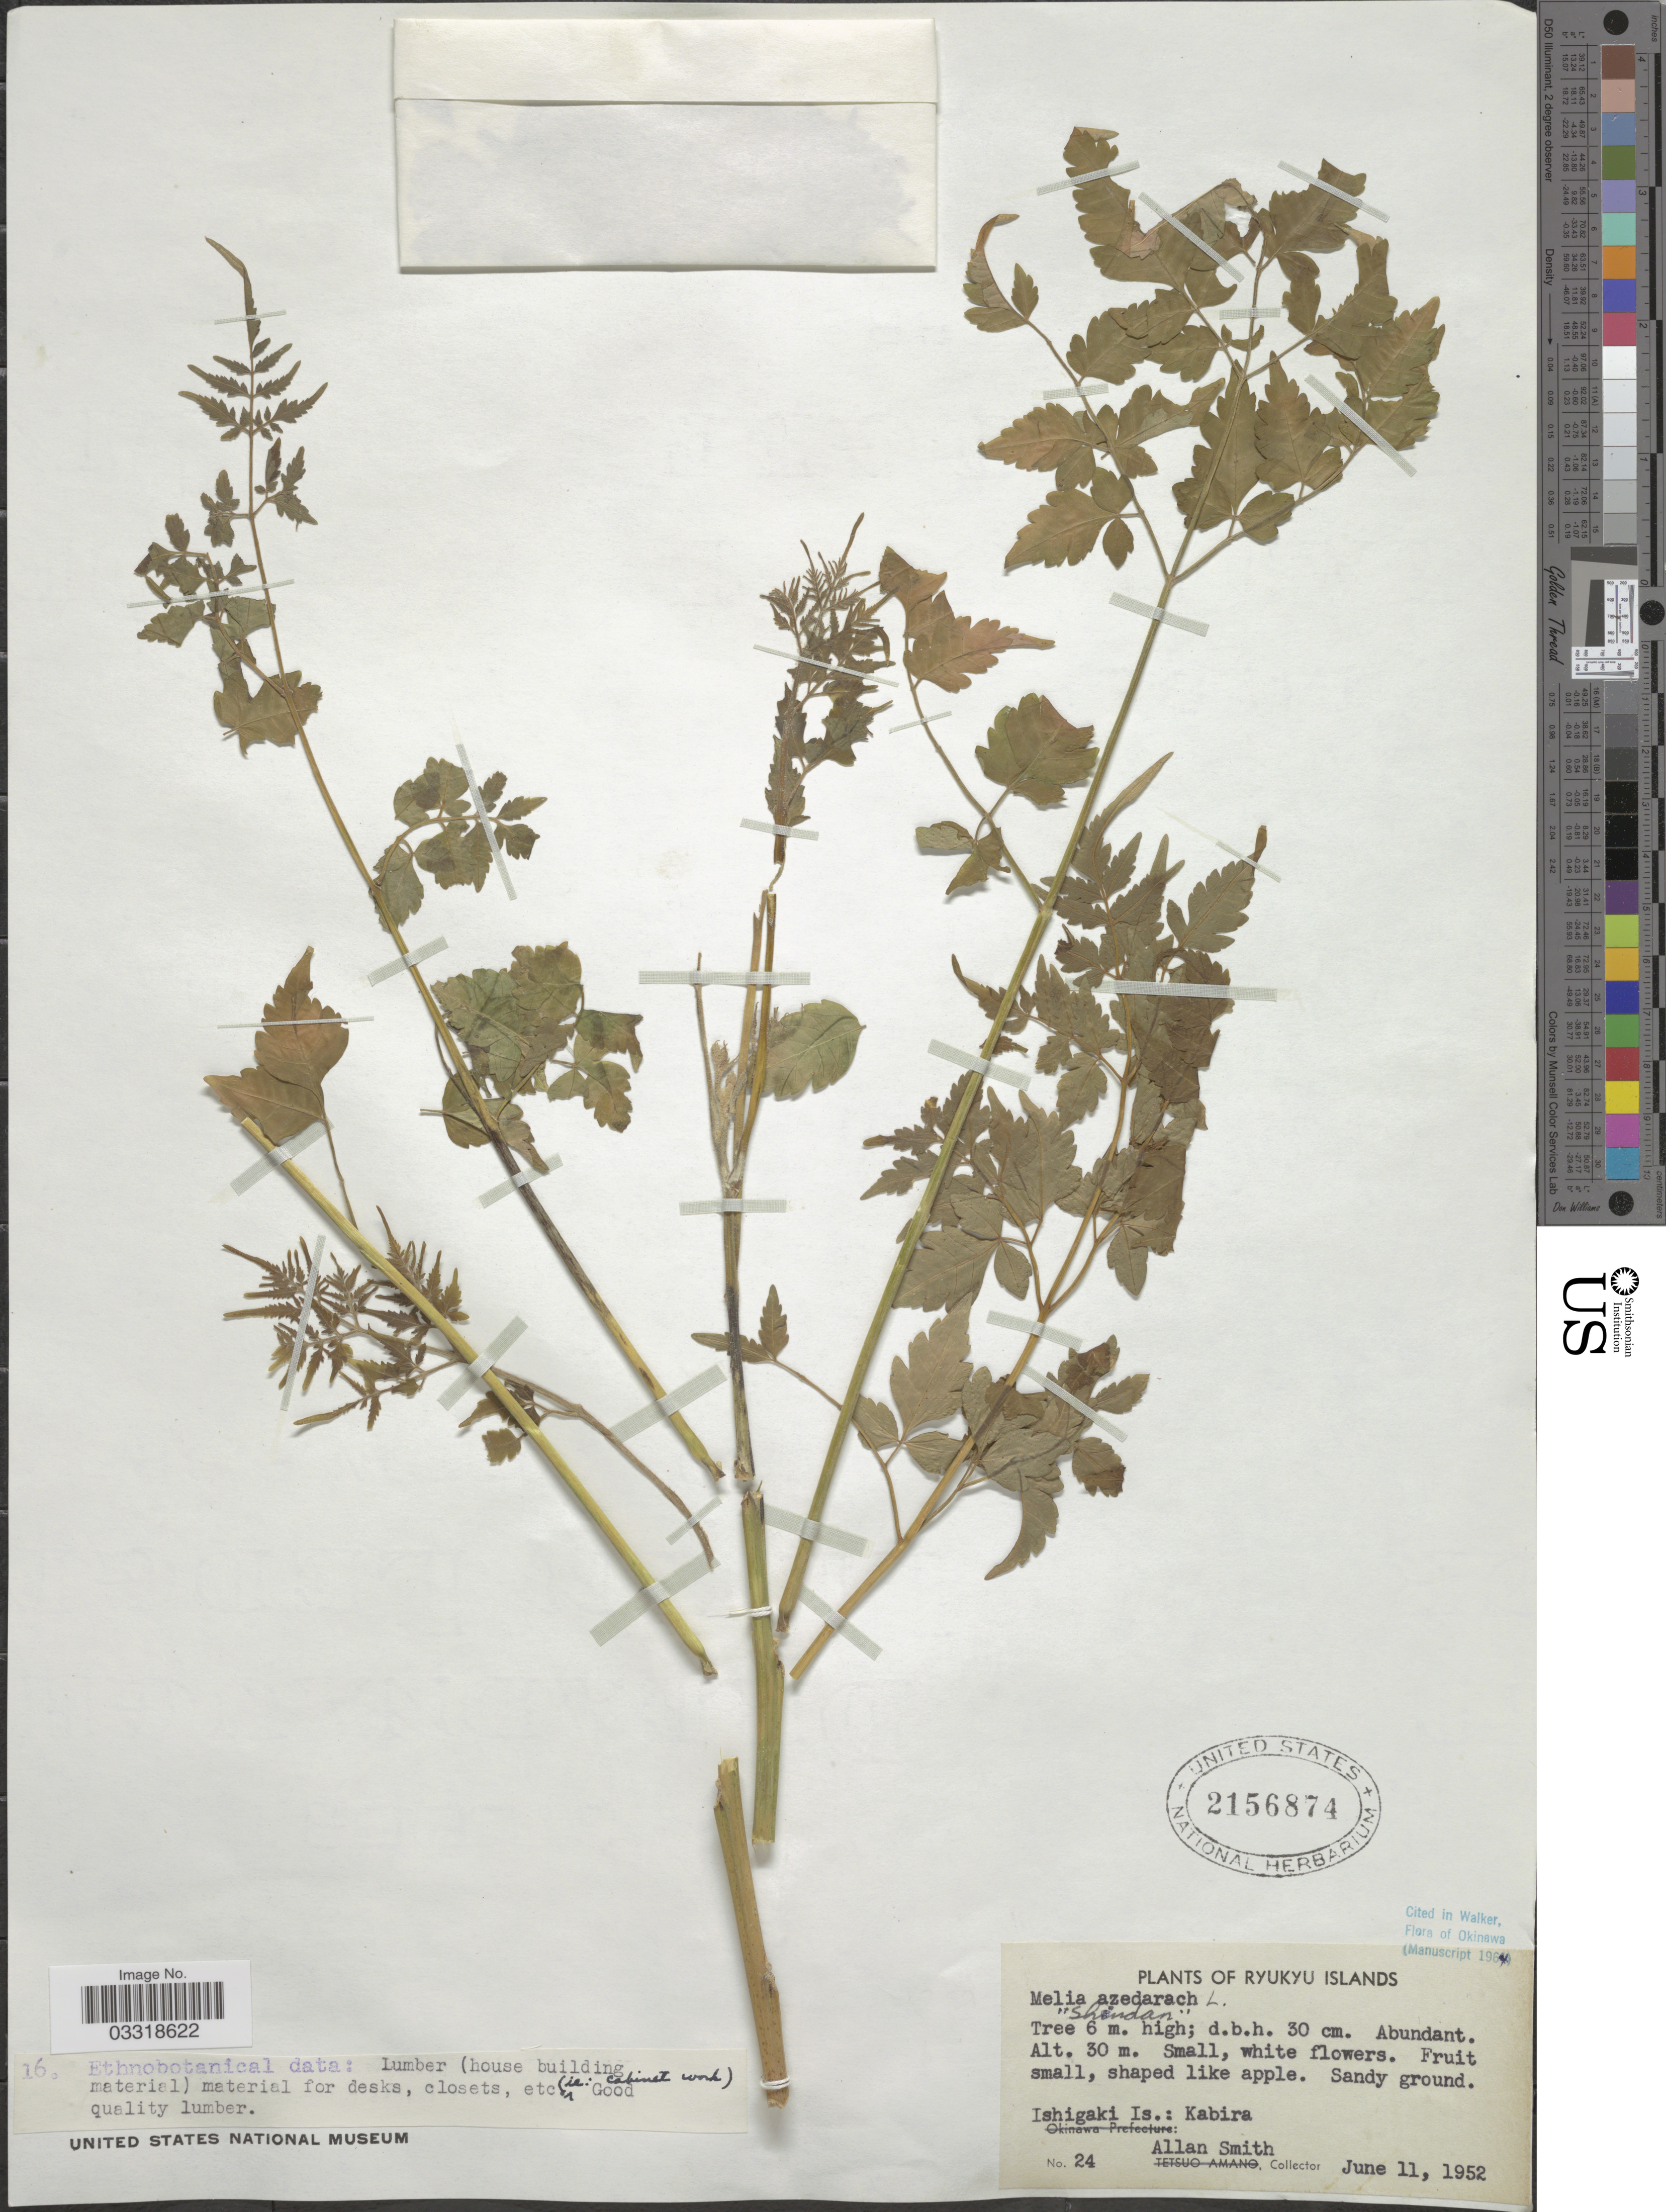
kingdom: Plantae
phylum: Tracheophyta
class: Magnoliopsida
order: Sapindales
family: Meliaceae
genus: Melia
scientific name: Melia azedarach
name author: L.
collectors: A. Smith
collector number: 24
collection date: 1952-06-11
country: Japan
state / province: Okinawa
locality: Ryukyu Islands. Ishigaki Is.: Kabira.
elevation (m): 30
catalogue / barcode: US 2156874